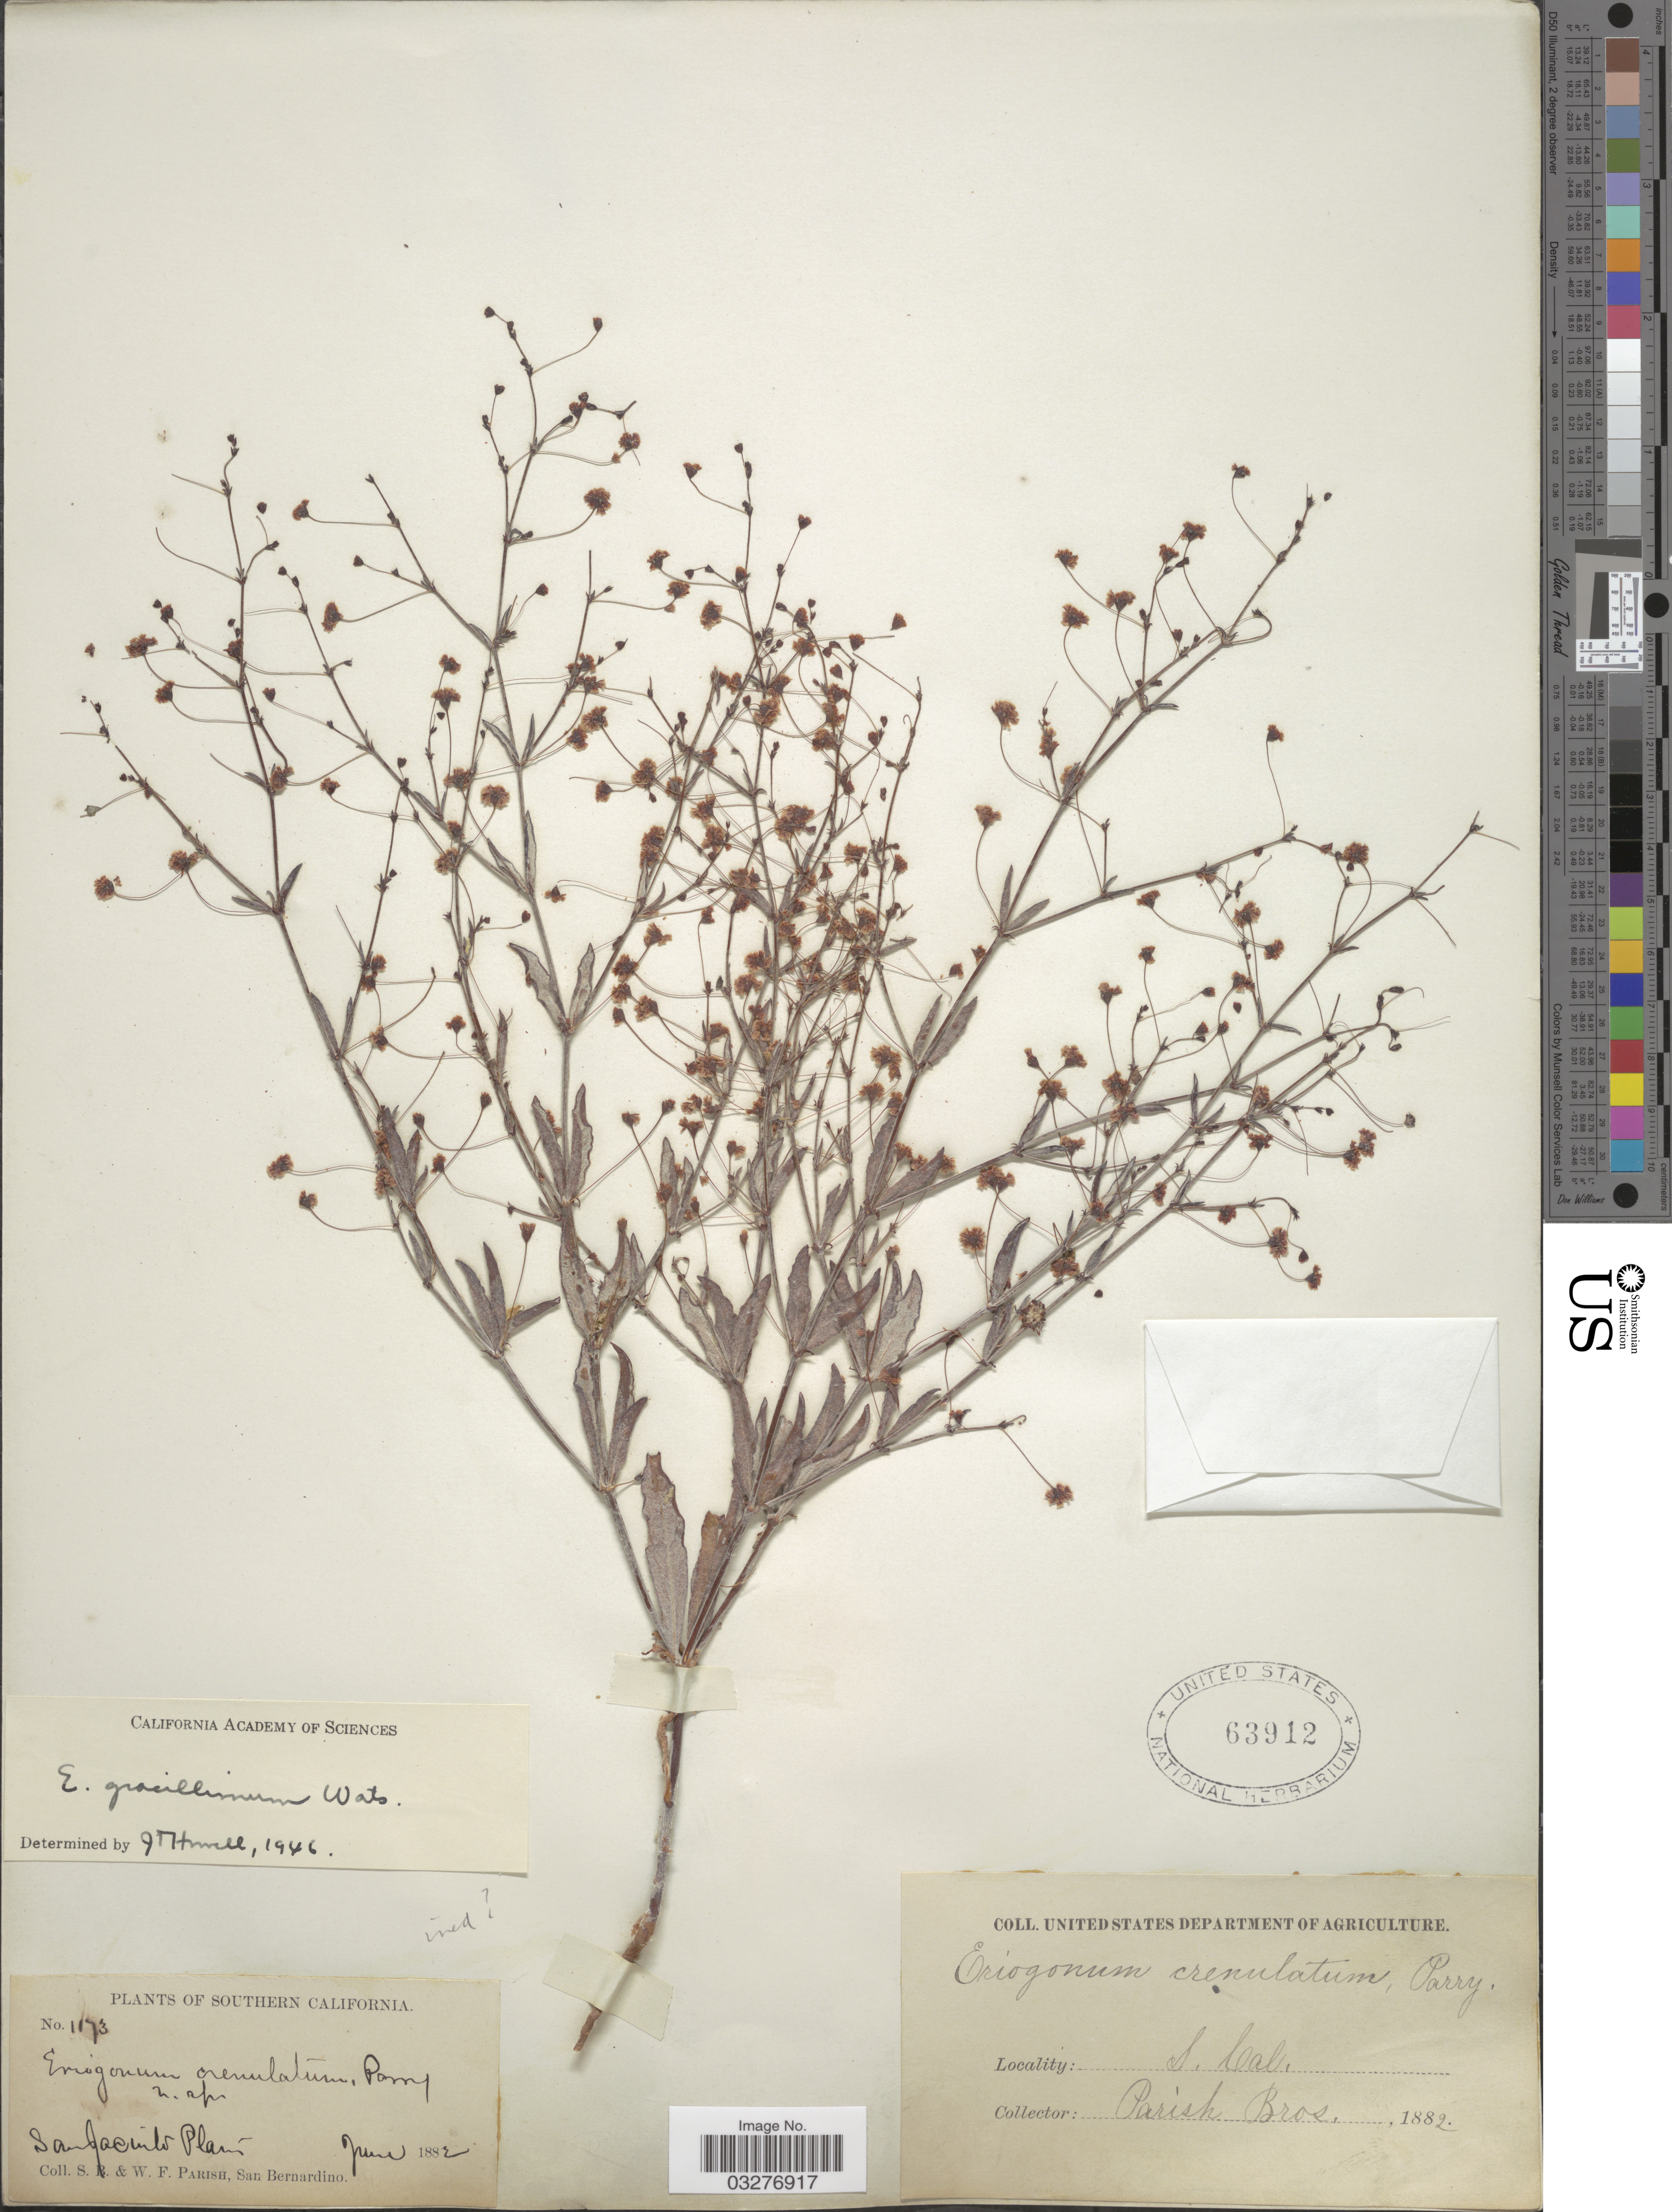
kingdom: Plantae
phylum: Tracheophyta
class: Magnoliopsida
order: Caryophyllales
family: Polygonaceae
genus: Eriogonum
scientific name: Eriogonum gracillimum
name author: S. Watson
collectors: S. B. Parish & W. F. Parish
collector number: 1173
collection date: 1882-06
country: United States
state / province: California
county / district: Riverside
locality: San Jacinto Plains.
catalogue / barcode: US 63912